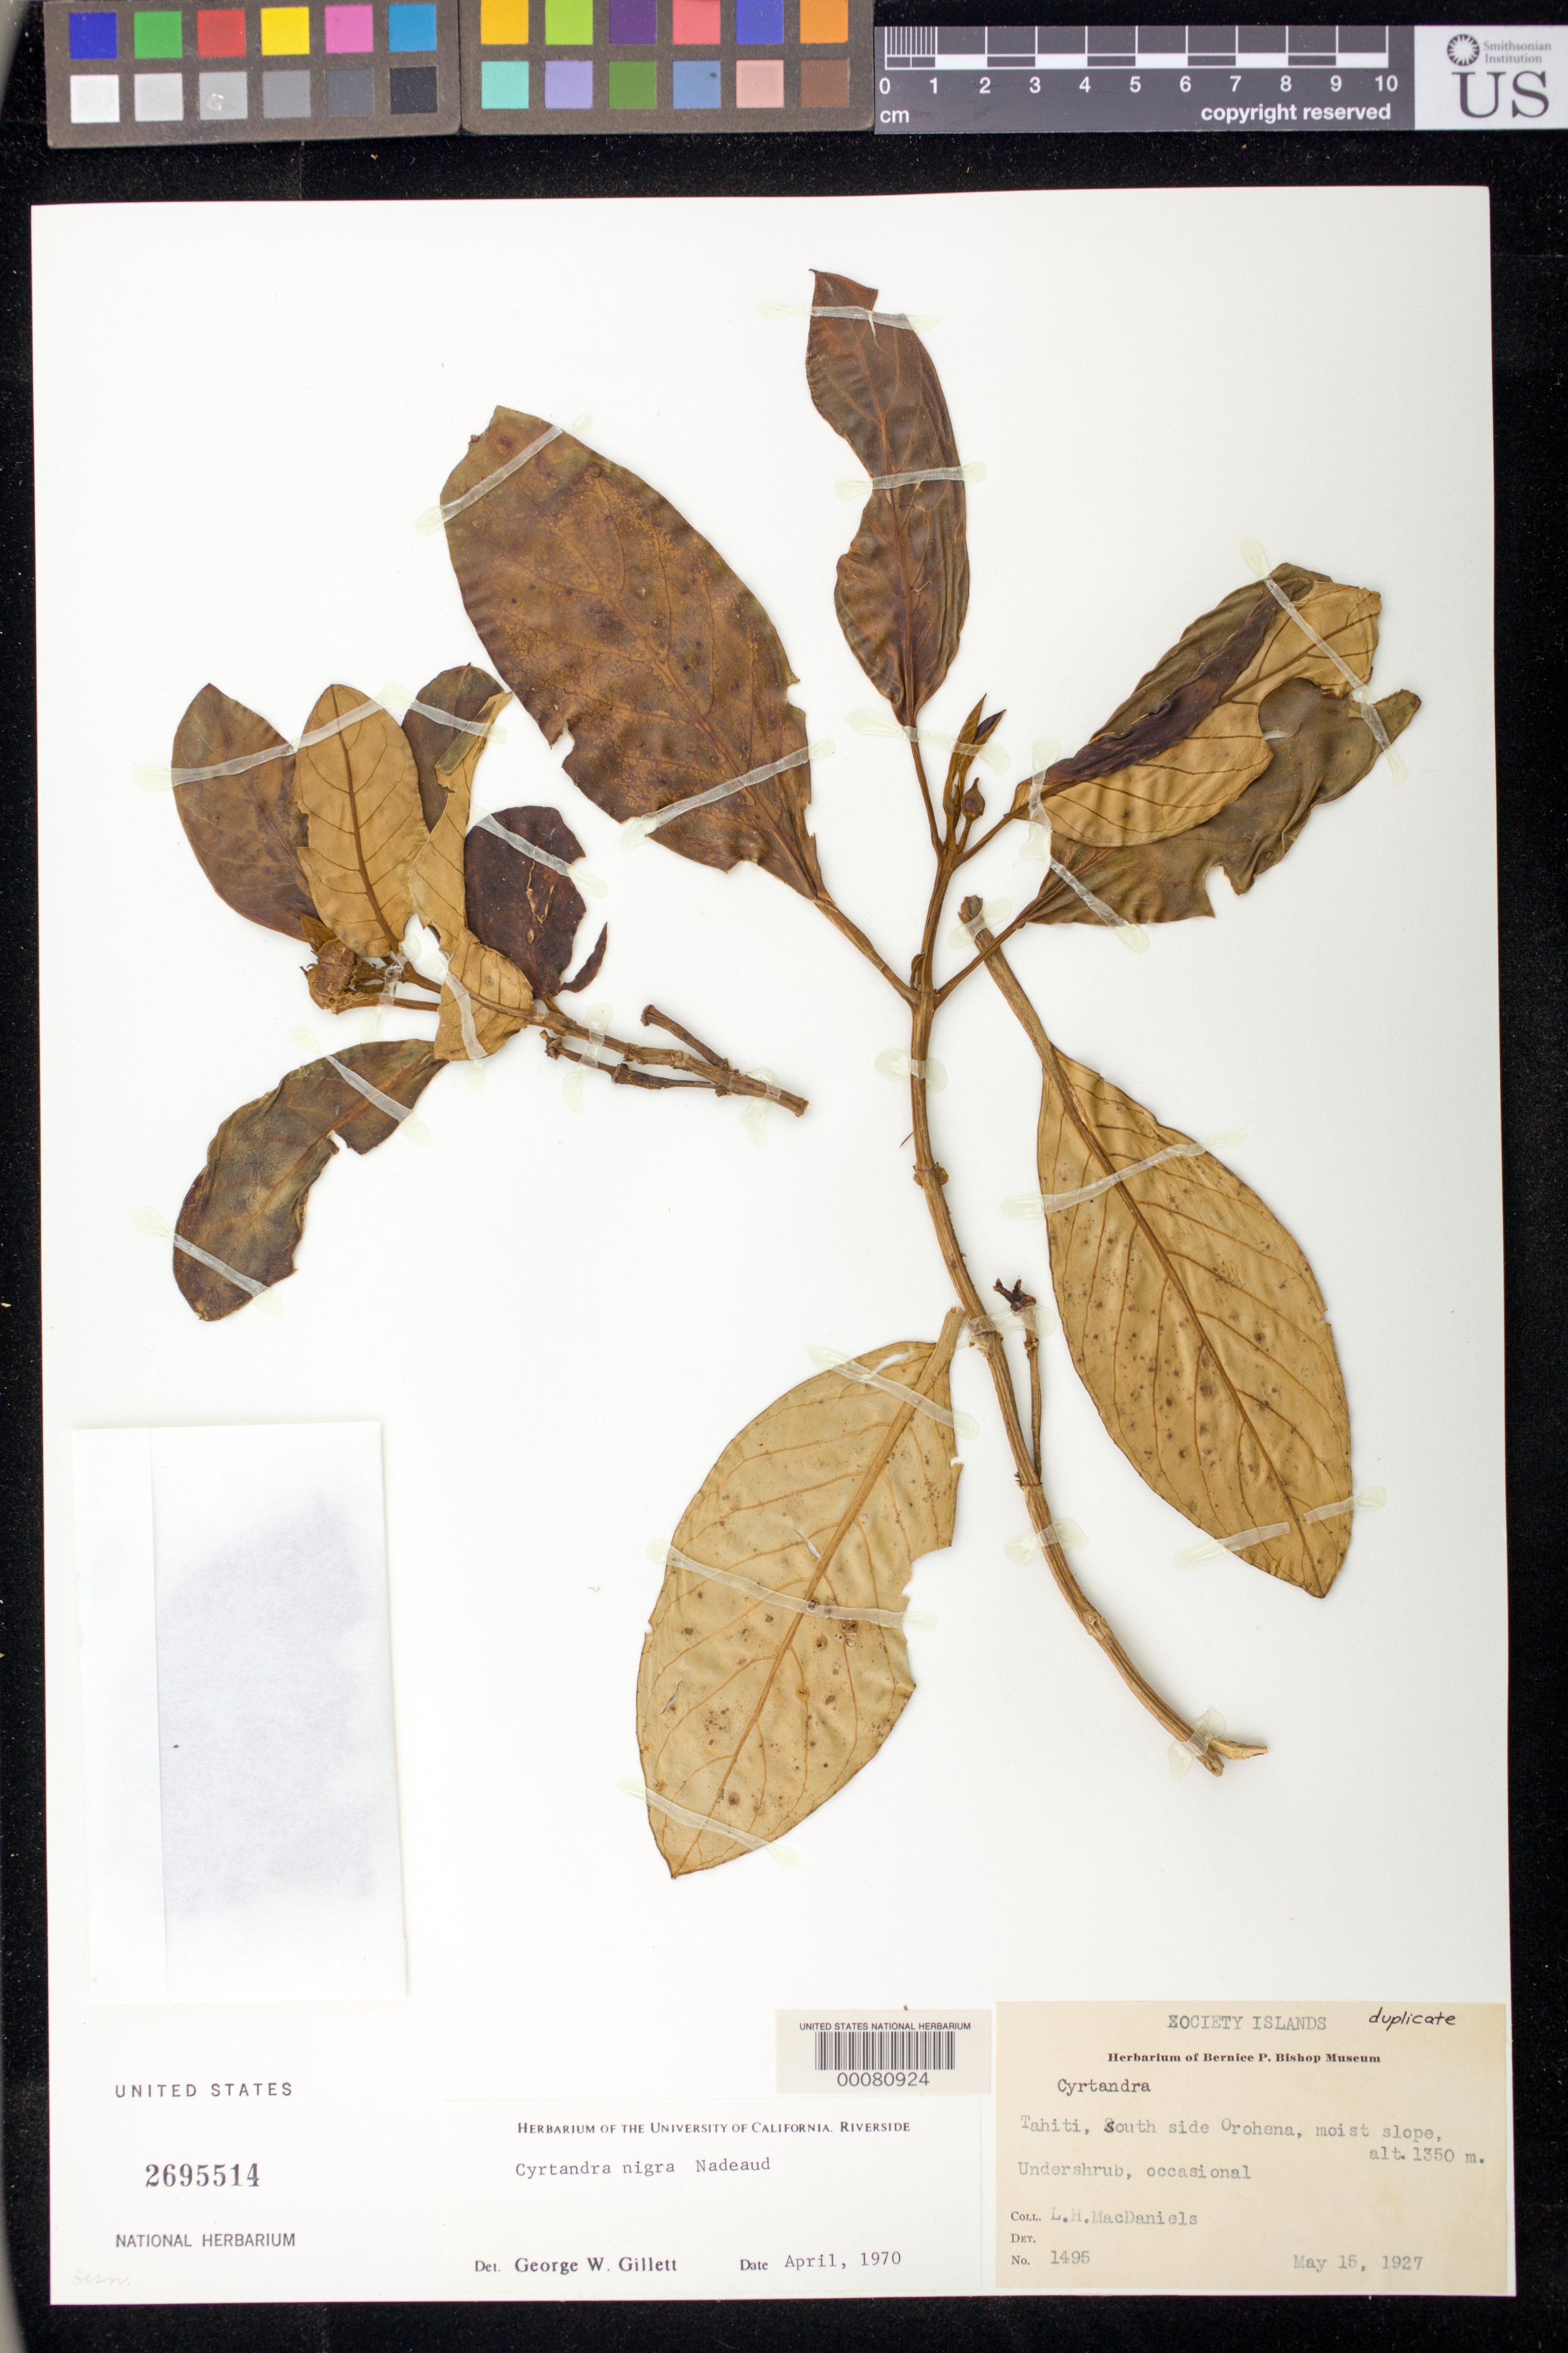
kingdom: Plantae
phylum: Tracheophyta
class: Magnoliopsida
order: Lamiales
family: Gesneriaceae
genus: Cyrtandra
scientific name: Cyrtandra nigra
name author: Nadeaud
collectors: L. MacDaniels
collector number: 1495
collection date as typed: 15 May 1927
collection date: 1927-05-15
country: French Polynesia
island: Tahiti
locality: South side orohena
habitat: Moist slope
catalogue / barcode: US 2695514